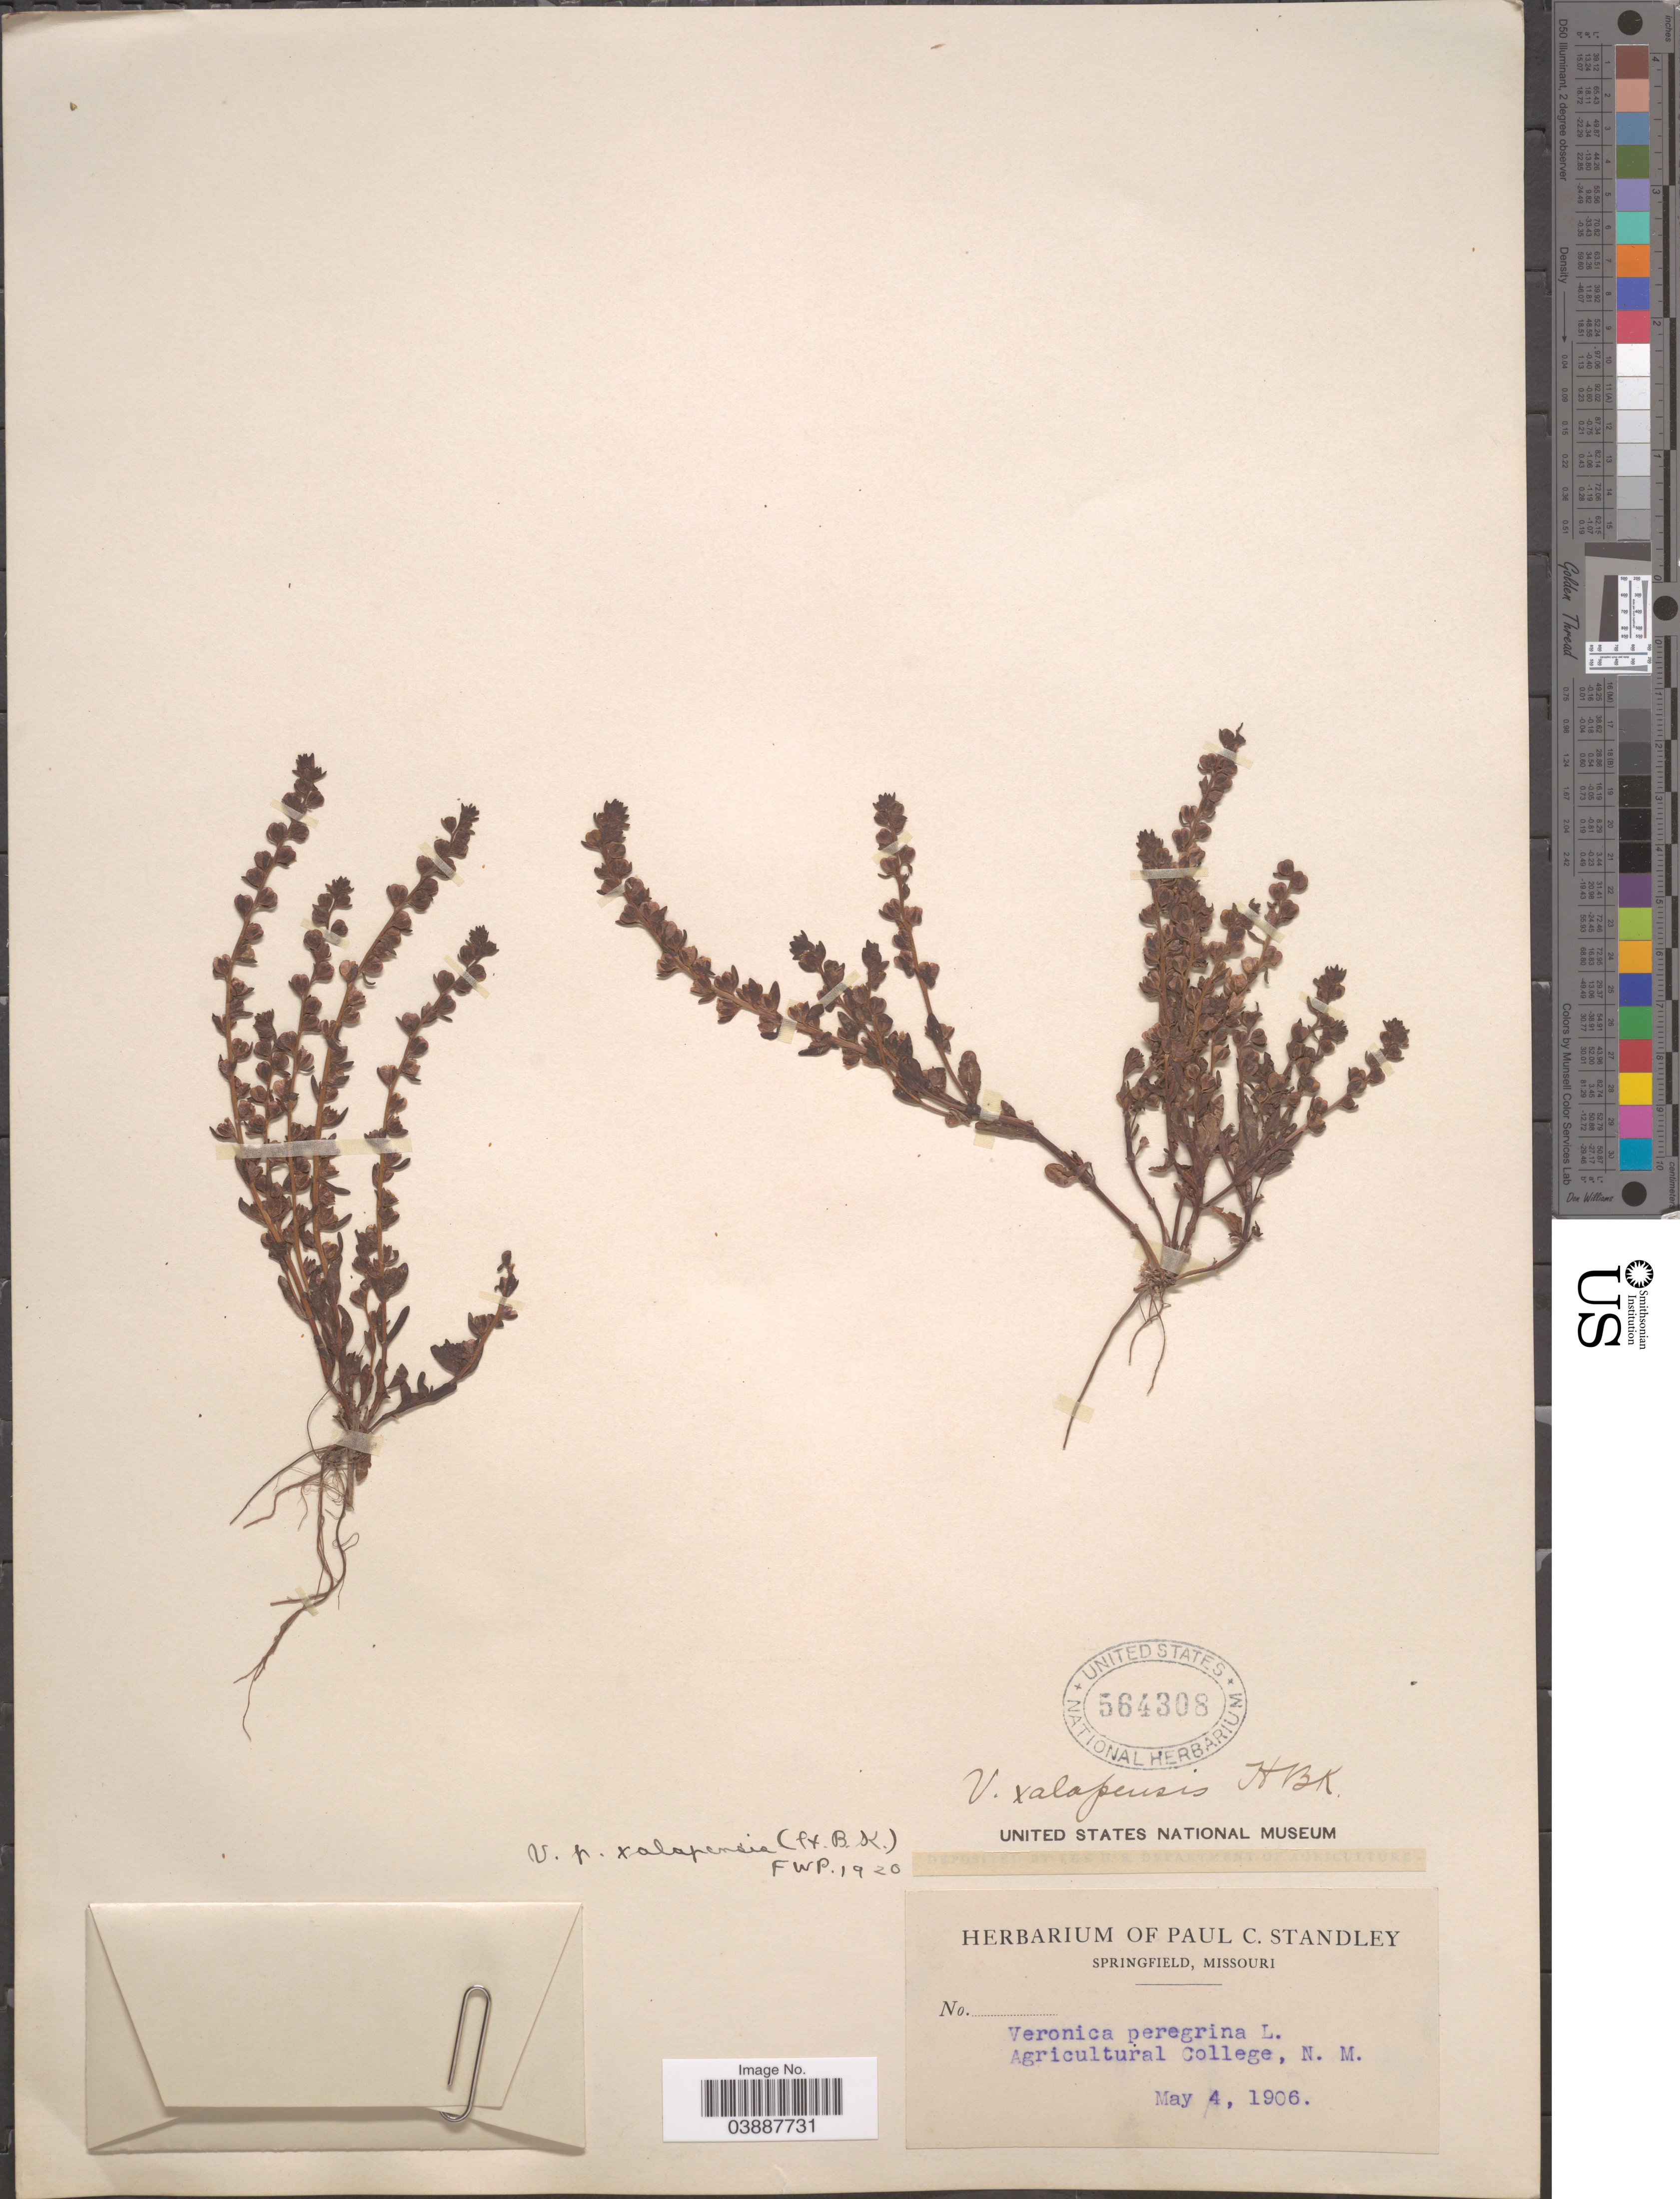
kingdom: Plantae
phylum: Tracheophyta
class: Magnoliopsida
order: Lamiales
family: Plantaginaceae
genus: Veronica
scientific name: Veronica peregrina var. xalapensis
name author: Kunth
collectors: ex herb. Paul C. Standley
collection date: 1906-05-04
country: United States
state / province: New Mexico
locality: Agricultural College.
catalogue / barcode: US 564308